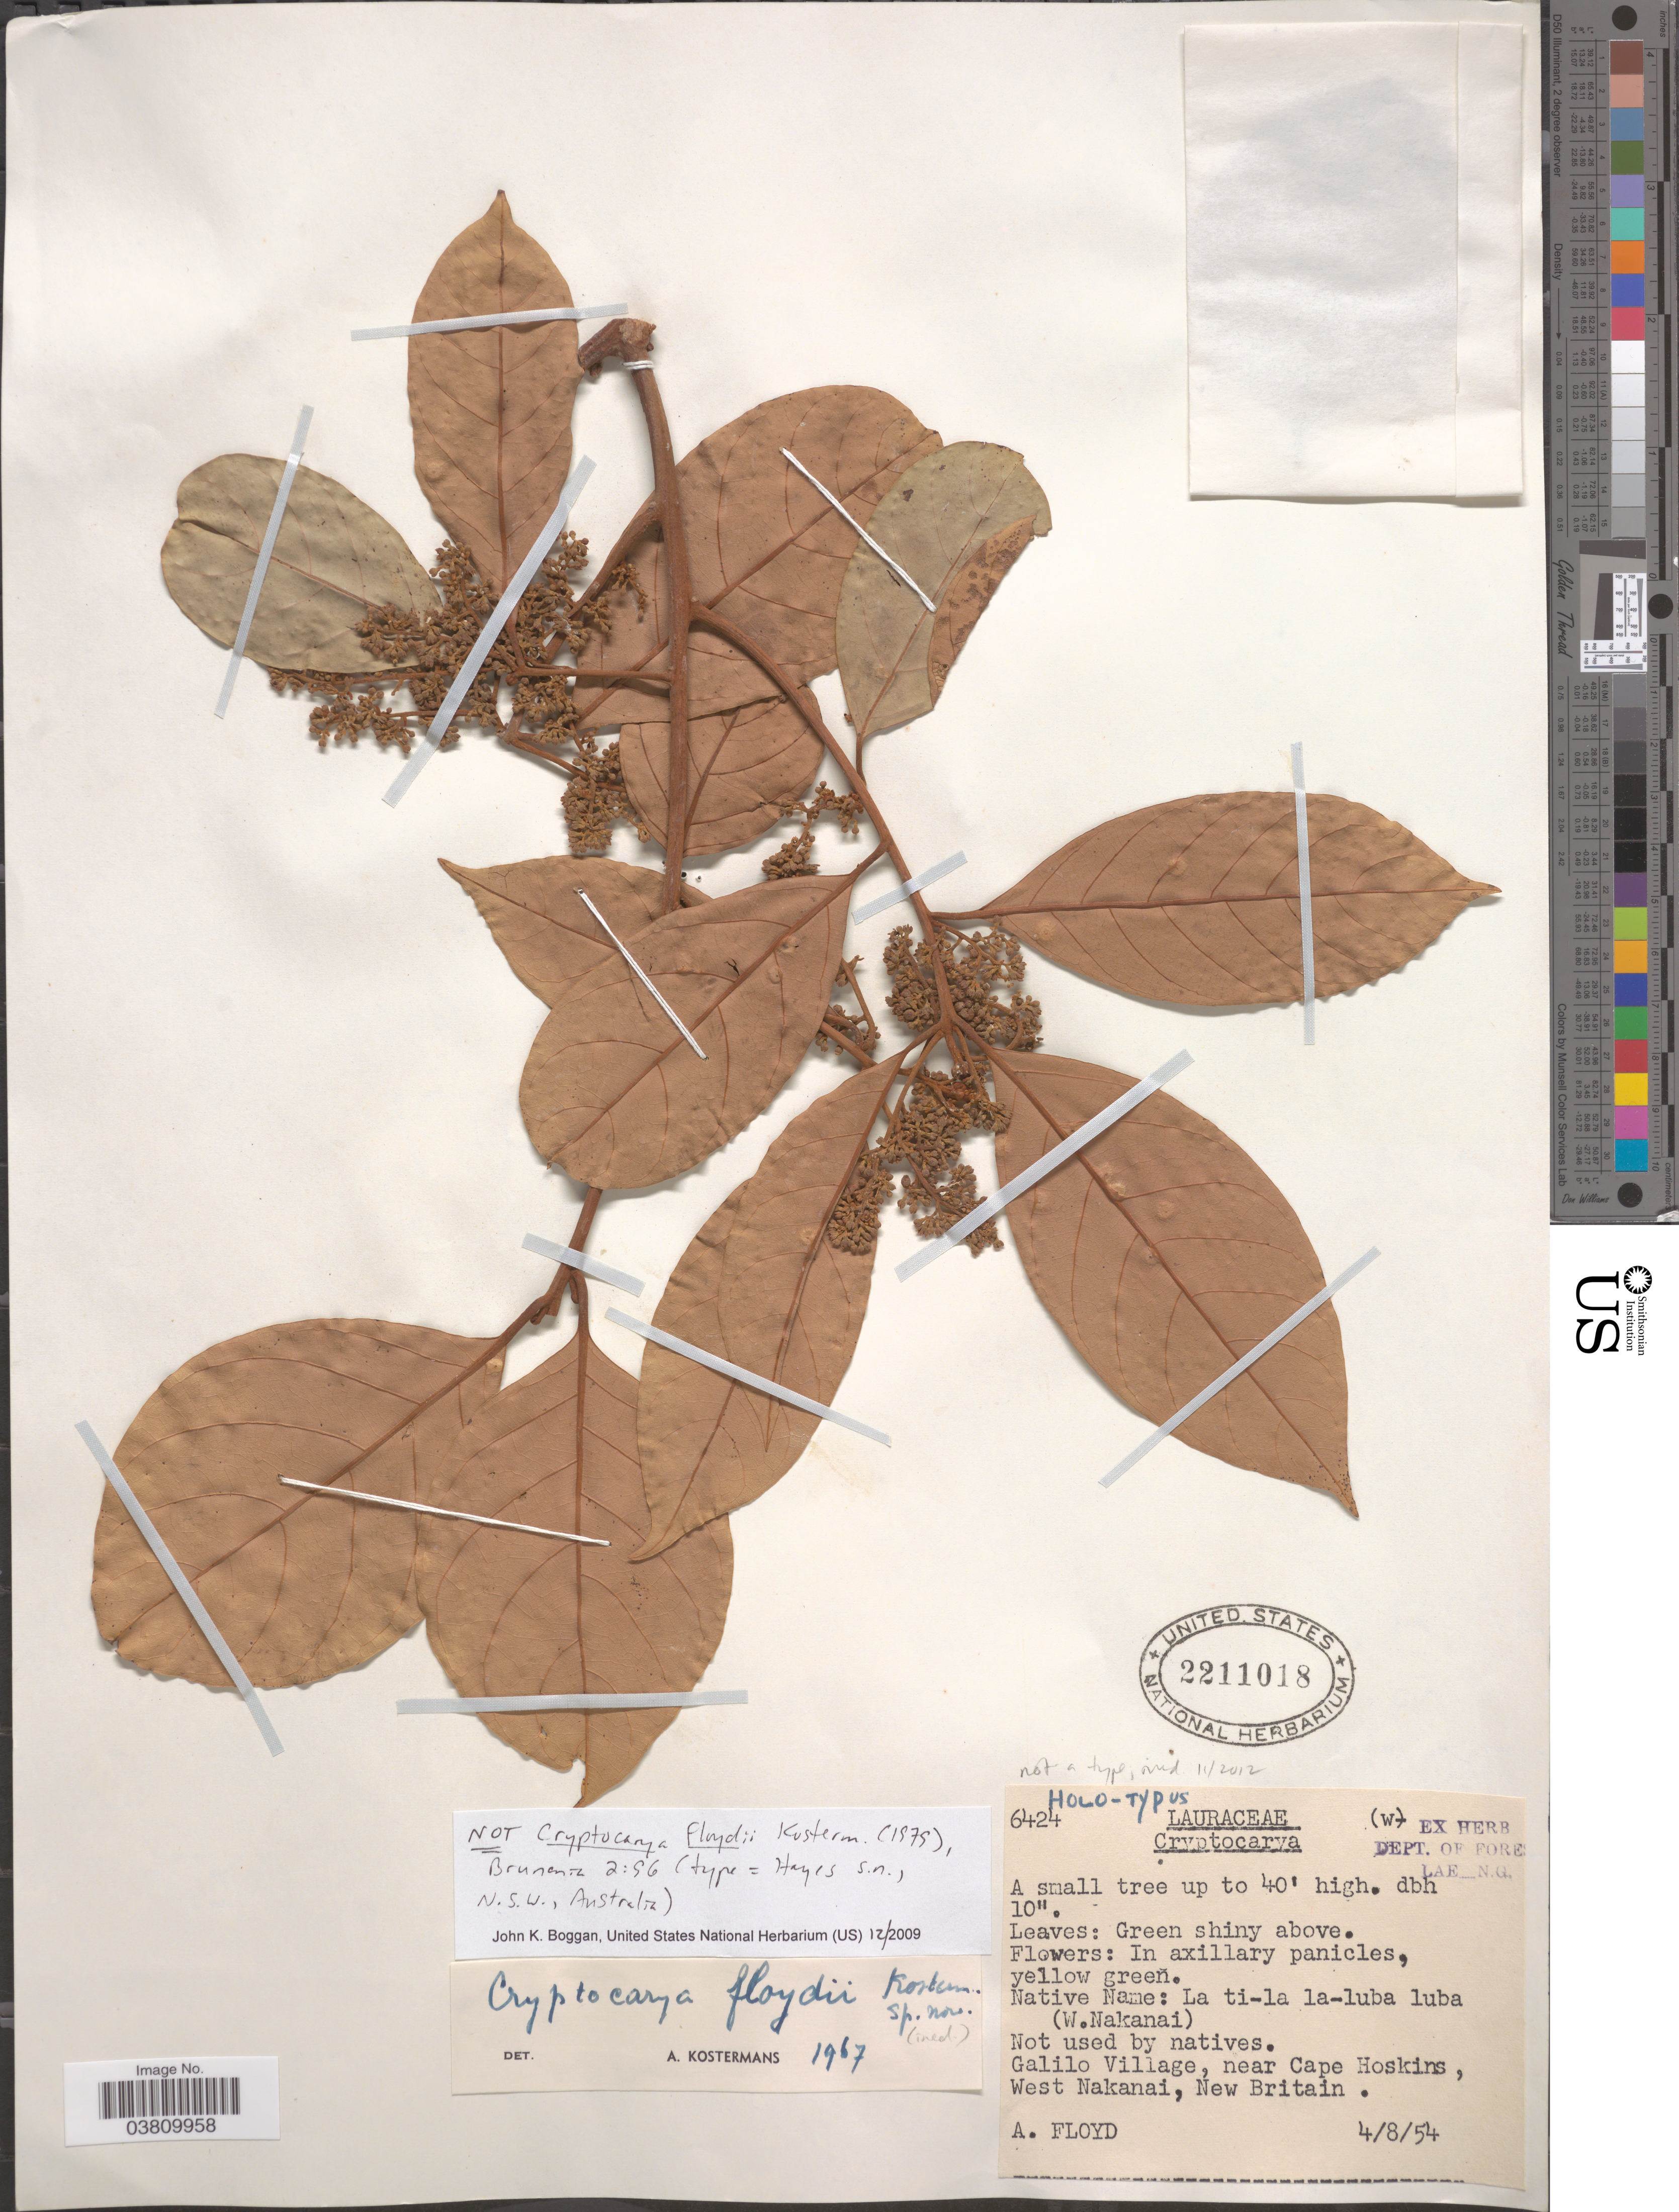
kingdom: Plantae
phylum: Tracheophyta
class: Magnoliopsida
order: Laurales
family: Lauraceae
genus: Cryptocarya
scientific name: Cryptocarya sp.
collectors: A. Floyd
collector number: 6424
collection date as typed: Transcribed d/m/y: 4/8/54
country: Papua New Guinea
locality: Galilo Village, near Cape Hoskins, West Nakanai, New Britain.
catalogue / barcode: US 2211018